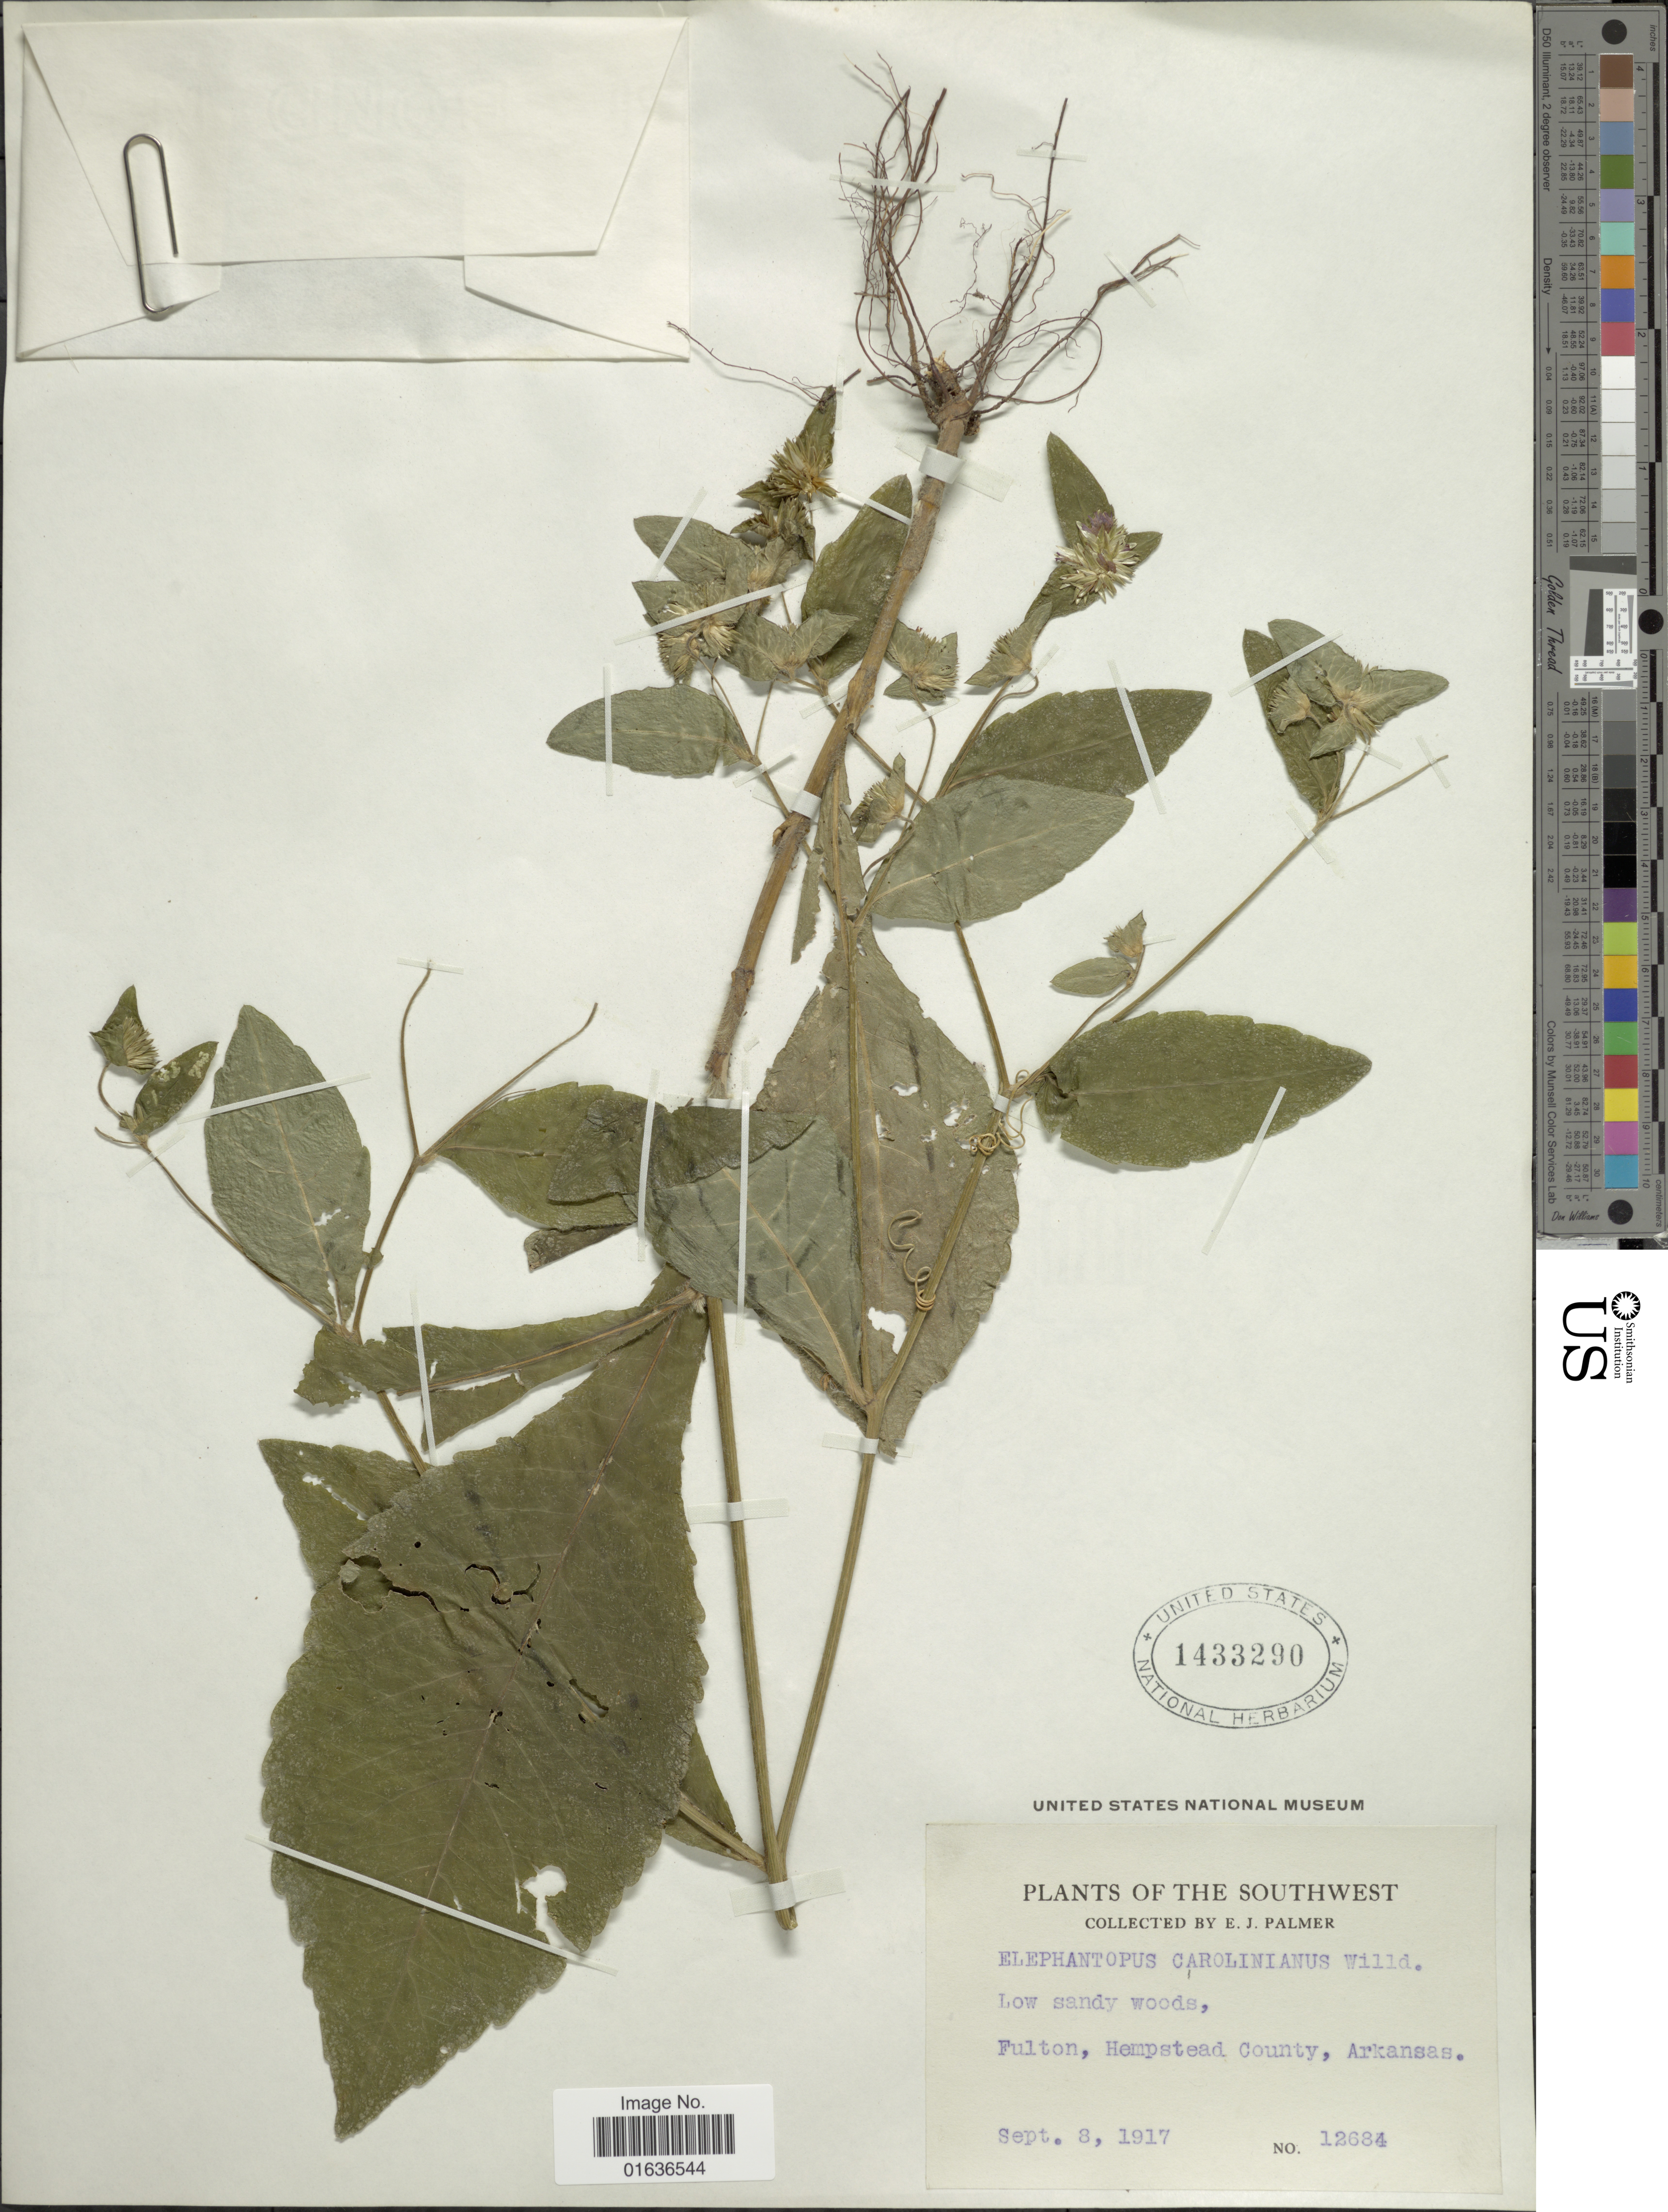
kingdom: Plantae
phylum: Tracheophyta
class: Magnoliopsida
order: Asterales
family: Asteraceae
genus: Elephantopus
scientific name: Elephantopus carolinianus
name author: Raeusch.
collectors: E. J. Palmer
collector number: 12684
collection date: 1917-09-08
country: United States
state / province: Arkansas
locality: The Southwest, Fulton, Hempstead County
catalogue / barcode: US 1433290